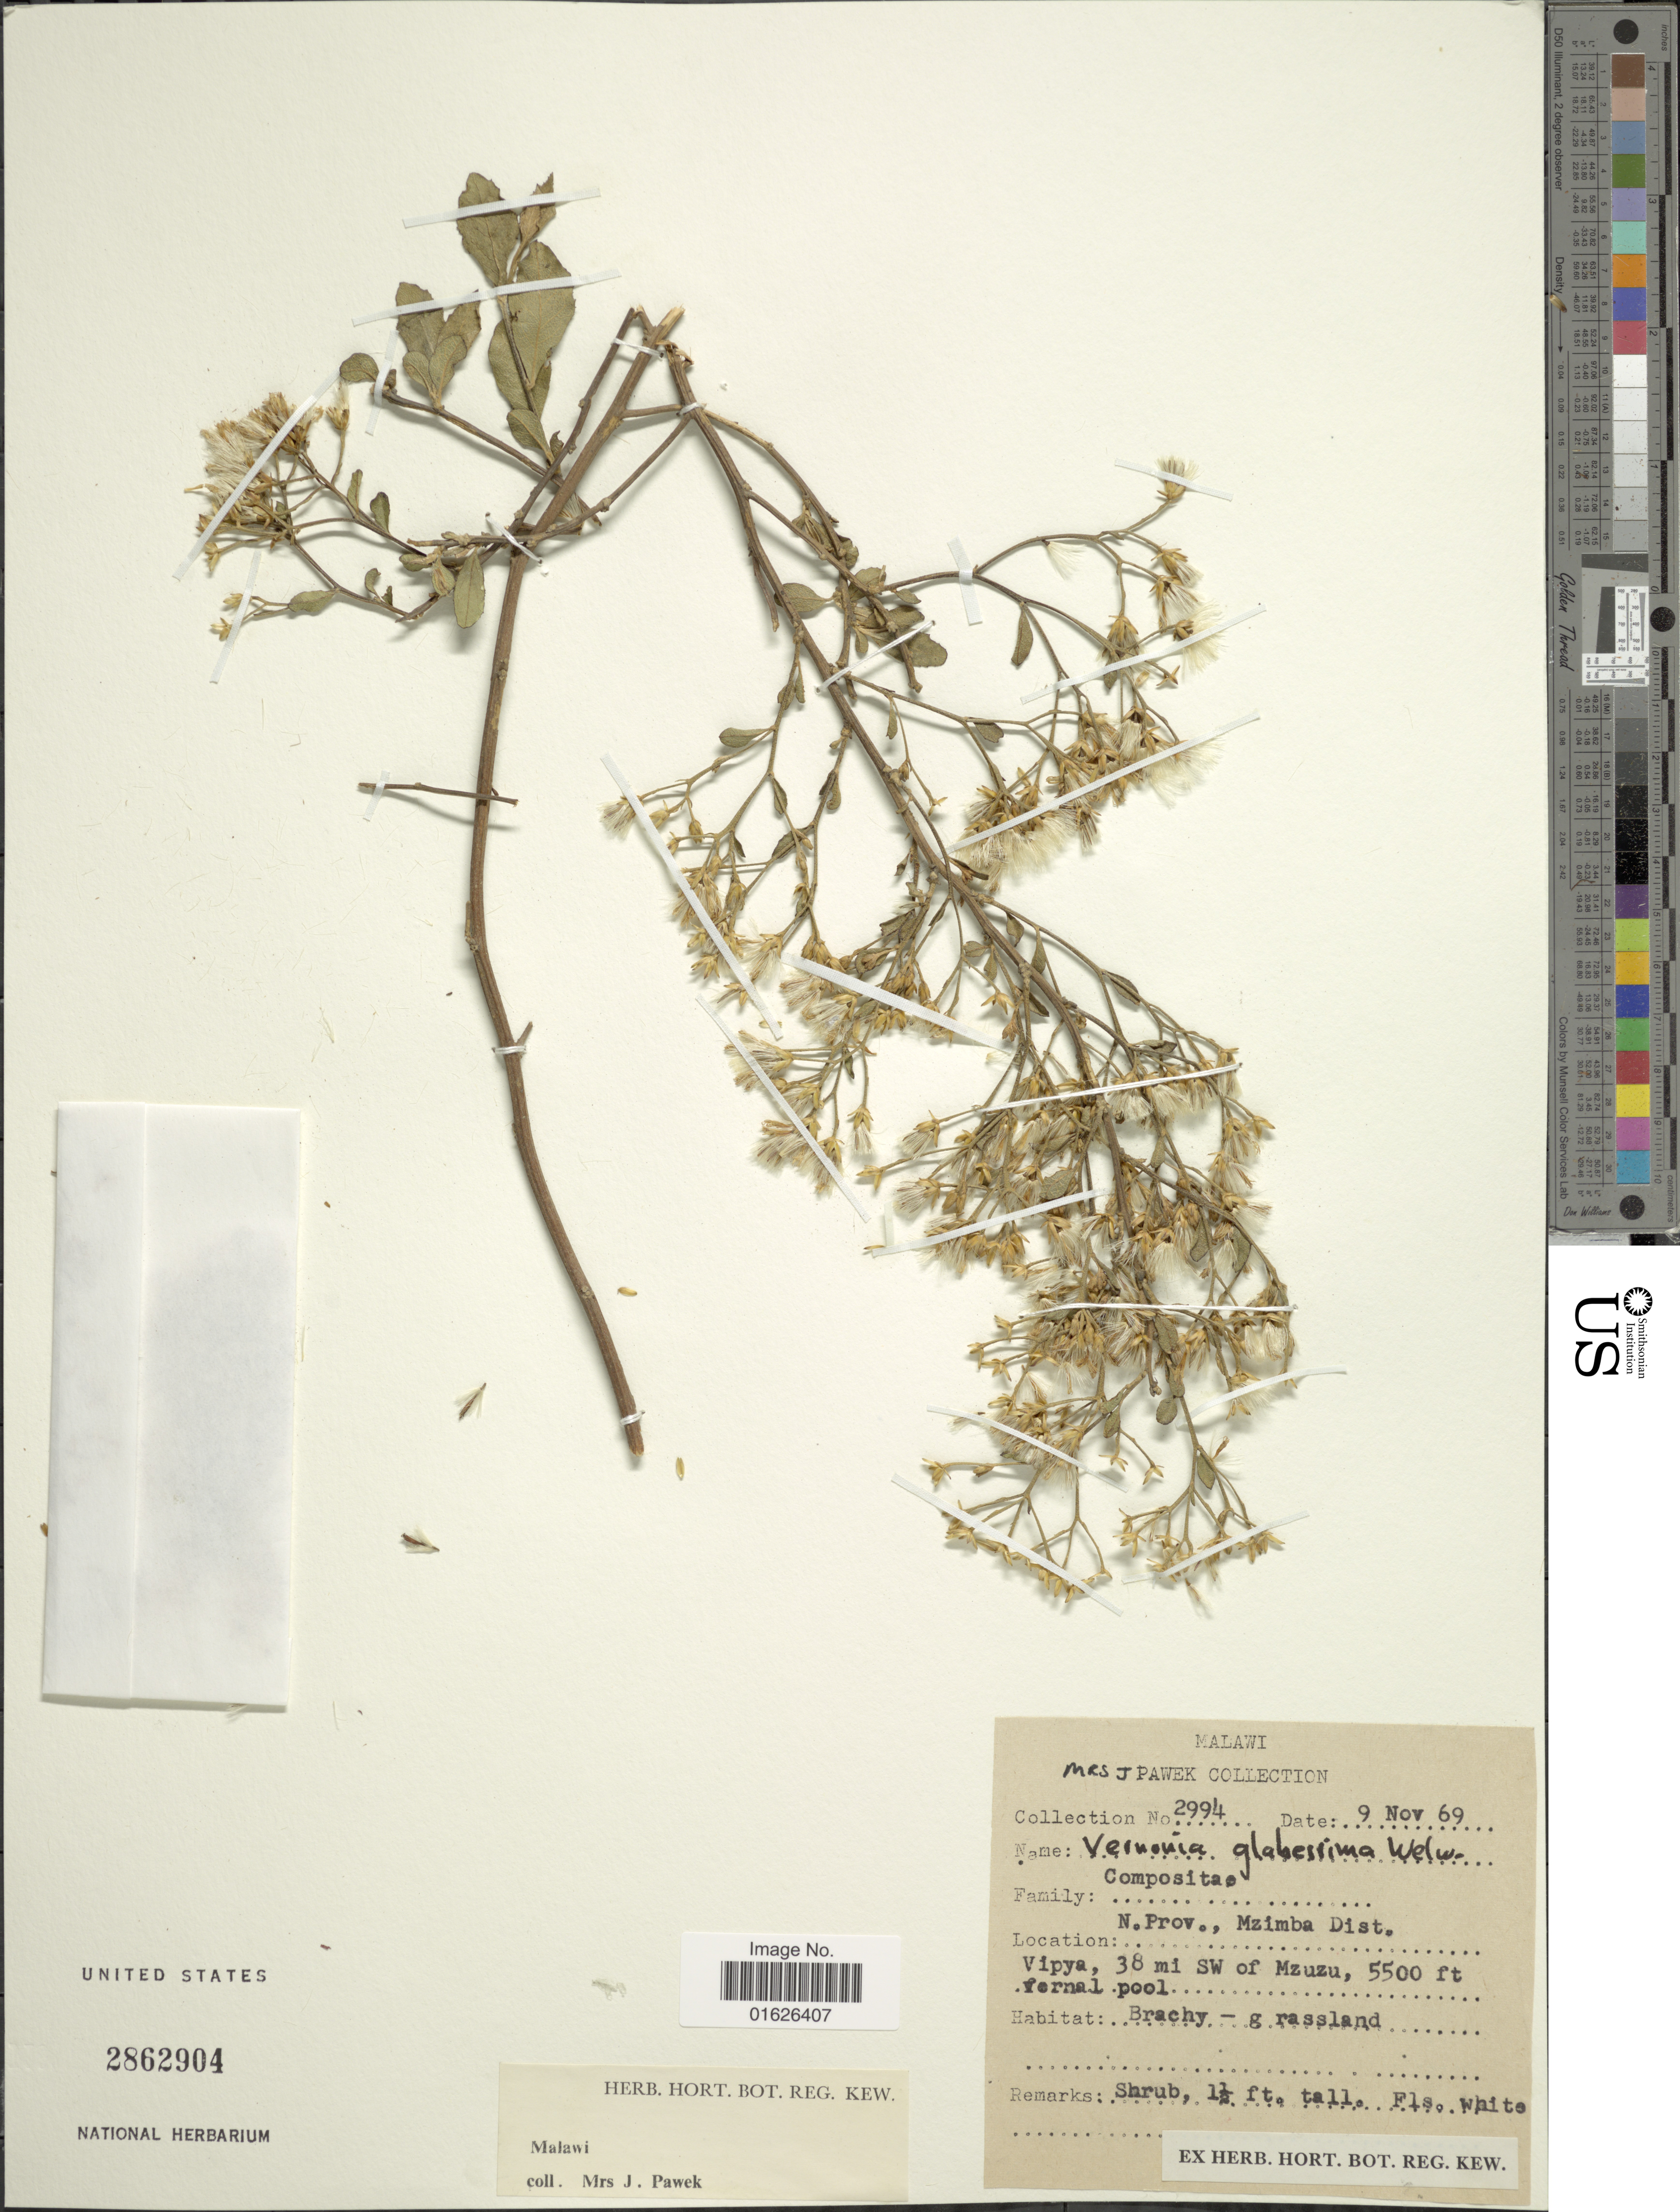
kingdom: Plantae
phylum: Tracheophyta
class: Magnoliopsida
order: Asterales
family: Asteraceae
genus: Gymnanthemum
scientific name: Gymnanthemum glaberrimum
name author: (Welw. ex O. Hoffm.) H. Rob.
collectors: -- Pawek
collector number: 2994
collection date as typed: Transcribed d/m/y: 9/11/69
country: Malawi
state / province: Northern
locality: N. Prov. Mzimba Dist. Vipya, 38 mi SW of Mzuzu.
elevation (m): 1676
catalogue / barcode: US 2862904